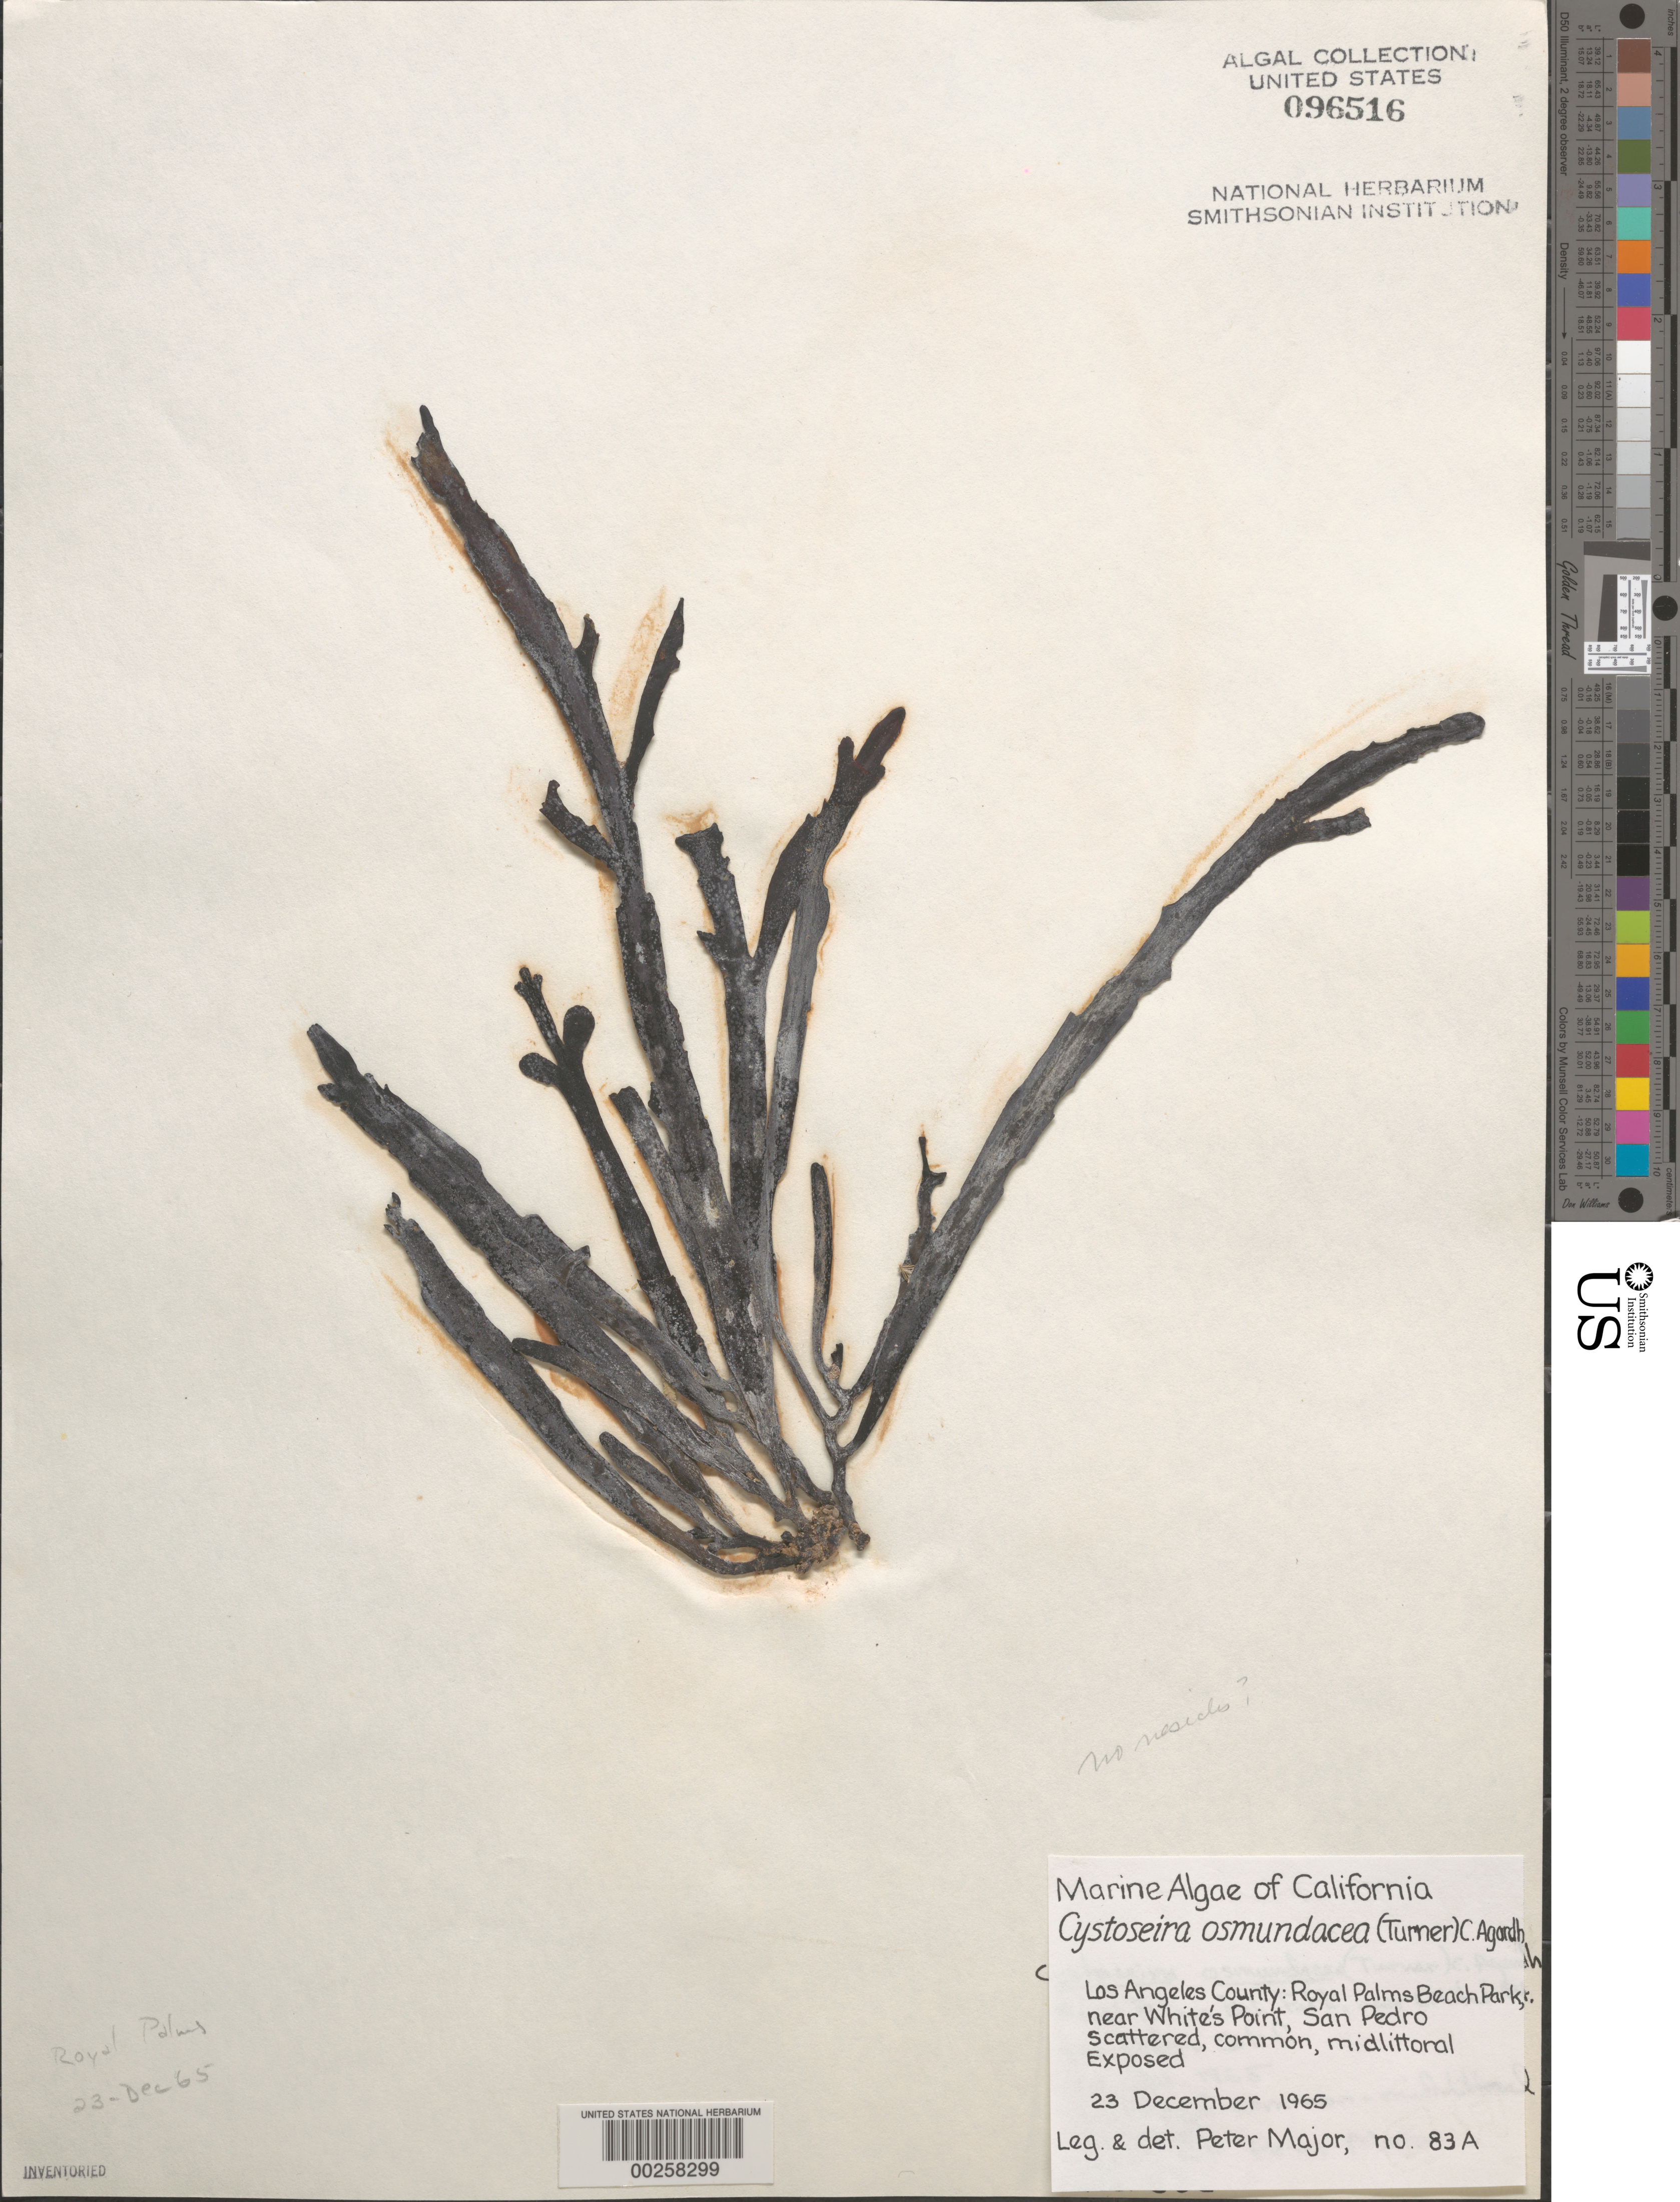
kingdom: Chromista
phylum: Ochrophyta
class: Phaeophyceae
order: Fucales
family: Sargassaceae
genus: Cystoseira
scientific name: Cystoseira osmundacea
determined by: Major, P. F.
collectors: P. Major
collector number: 83a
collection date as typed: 23 Dec 1965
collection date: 1965-12-23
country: United States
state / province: California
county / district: Los Angeles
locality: Royal Palms Beach Park, near White's Point, San Pedro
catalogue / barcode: US 96516